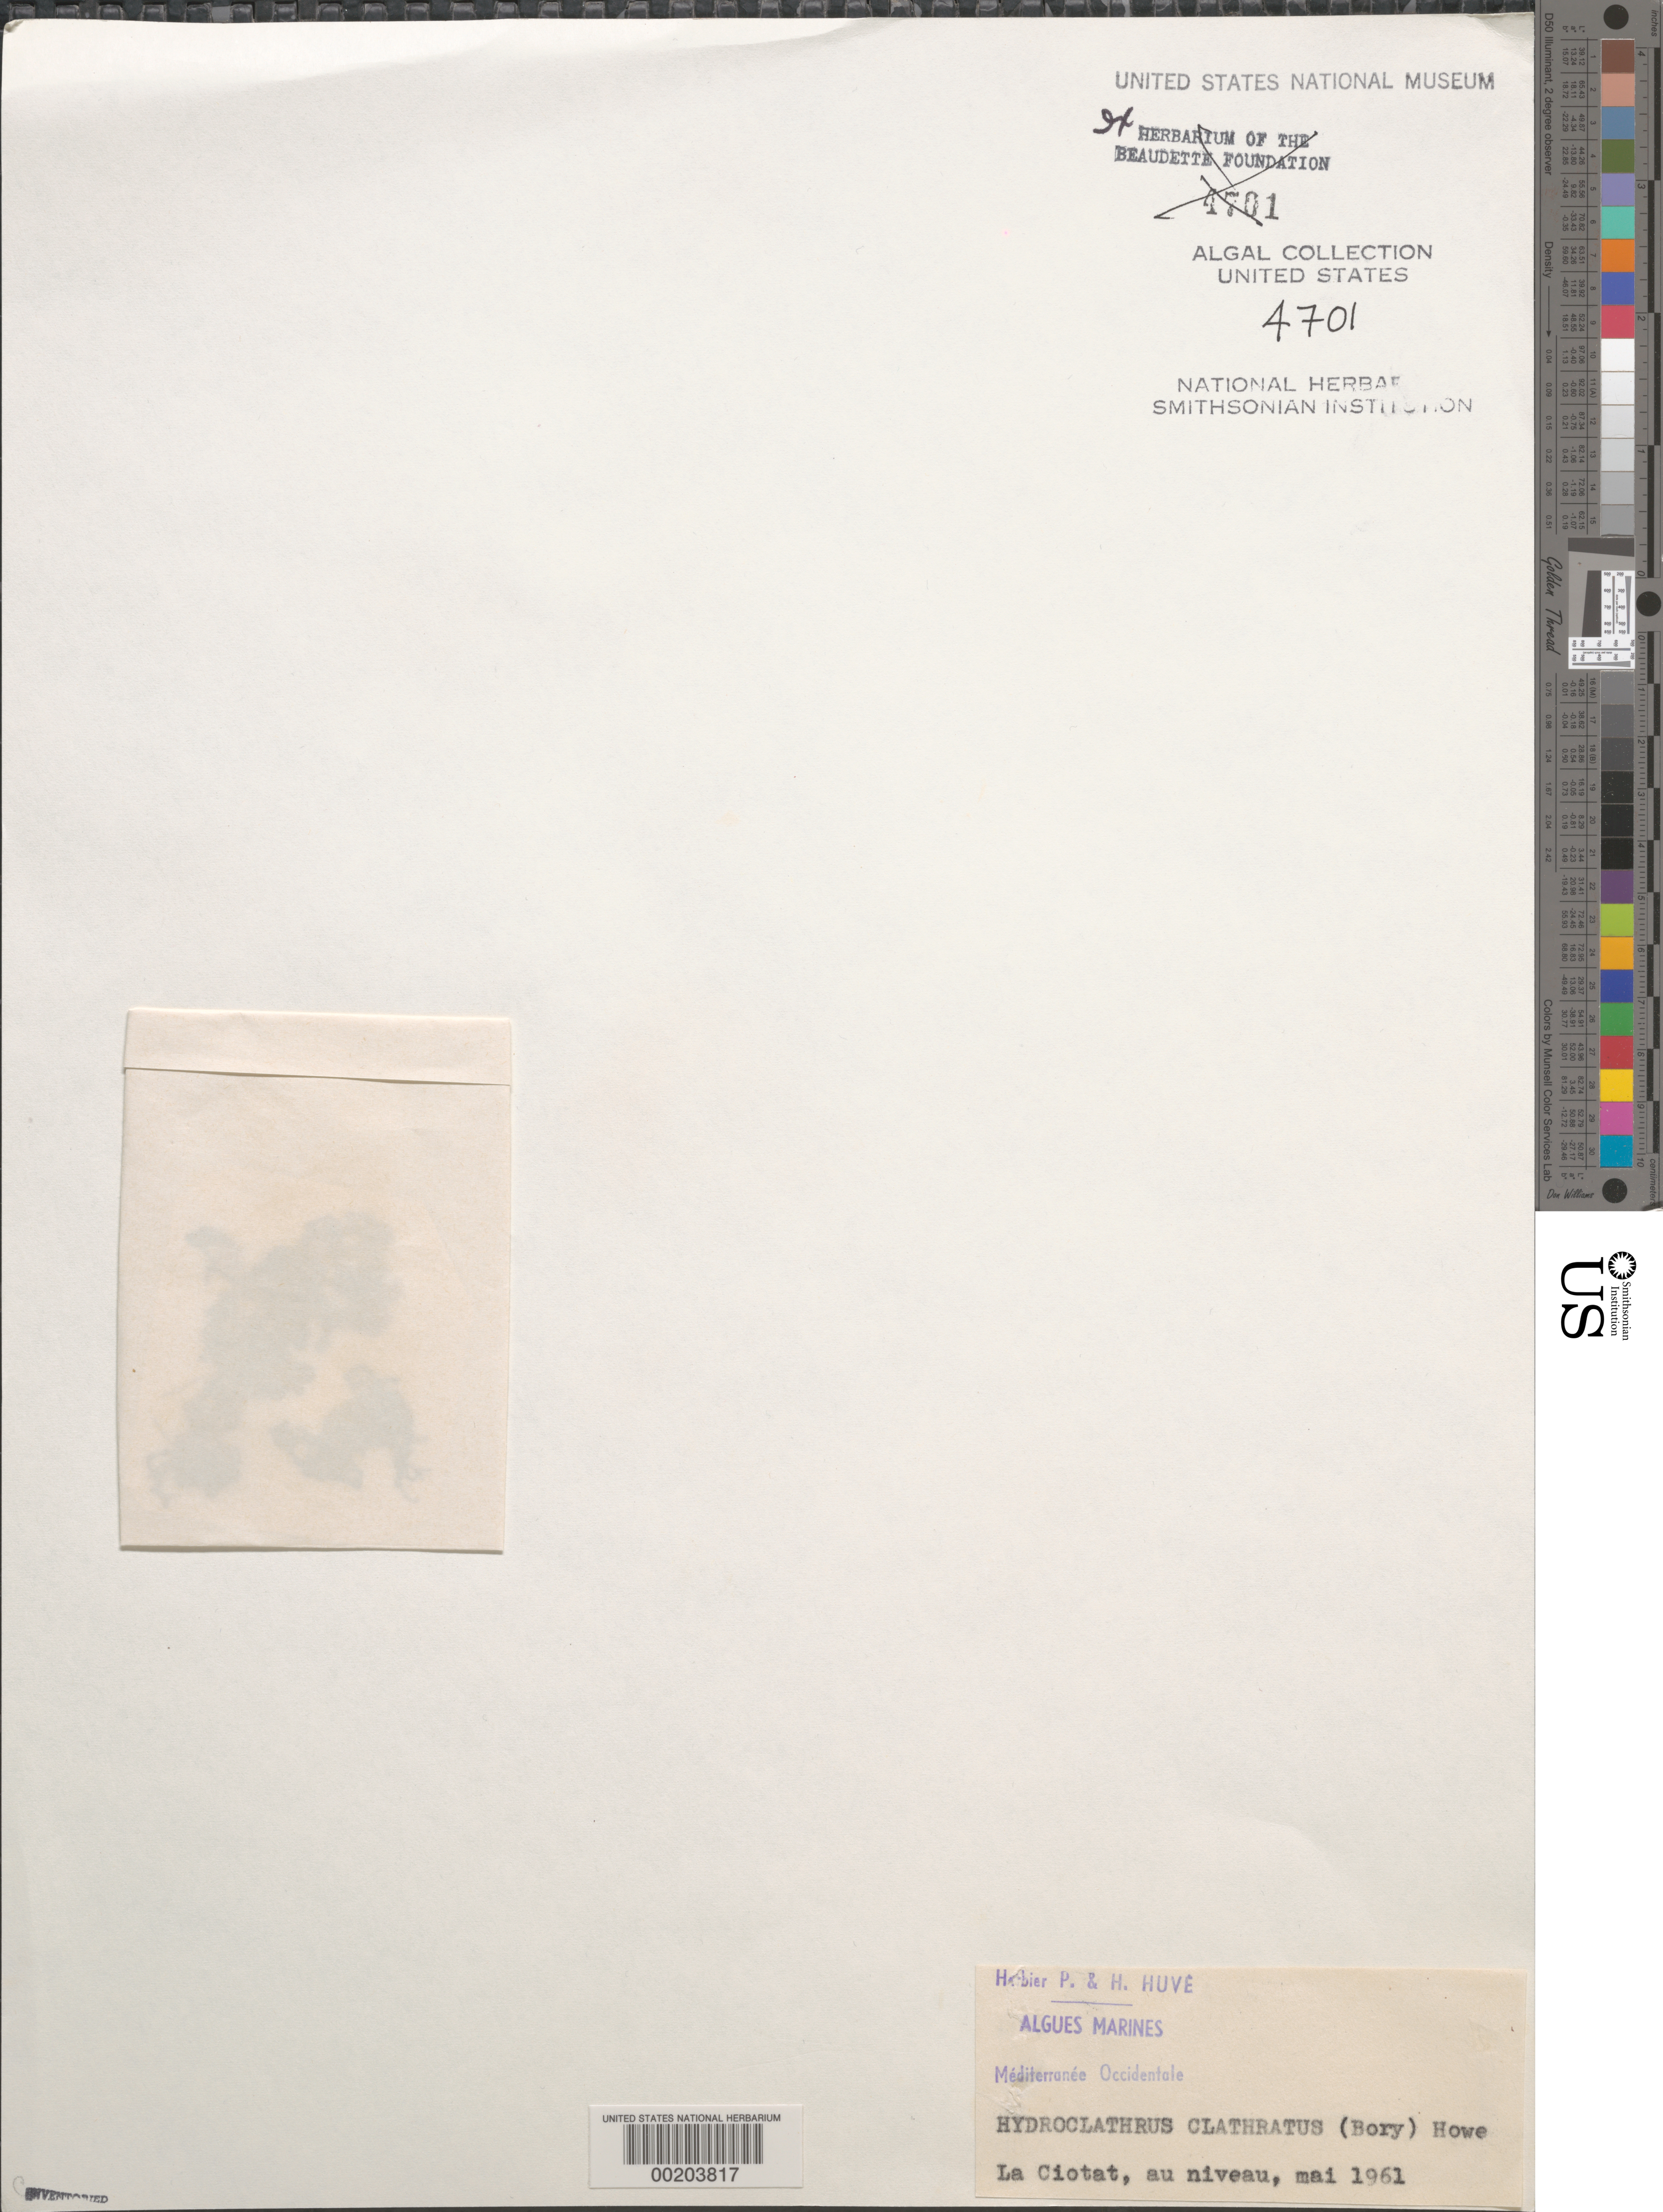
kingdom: Chromista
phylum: Ochrophyta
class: Phaeophyceae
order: Scytosiphonales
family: Scytosiphonaceae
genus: Hydroclathrus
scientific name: Hydroclathrus clathratus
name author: (C. Agardh) M. Howe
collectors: P. Huve & H. Huve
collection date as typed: May 1961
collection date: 1961-05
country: France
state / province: Provence-Alpes-Côte d'Azur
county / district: Bouches-du-Rhône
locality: La Ciotat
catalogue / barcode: US 4701